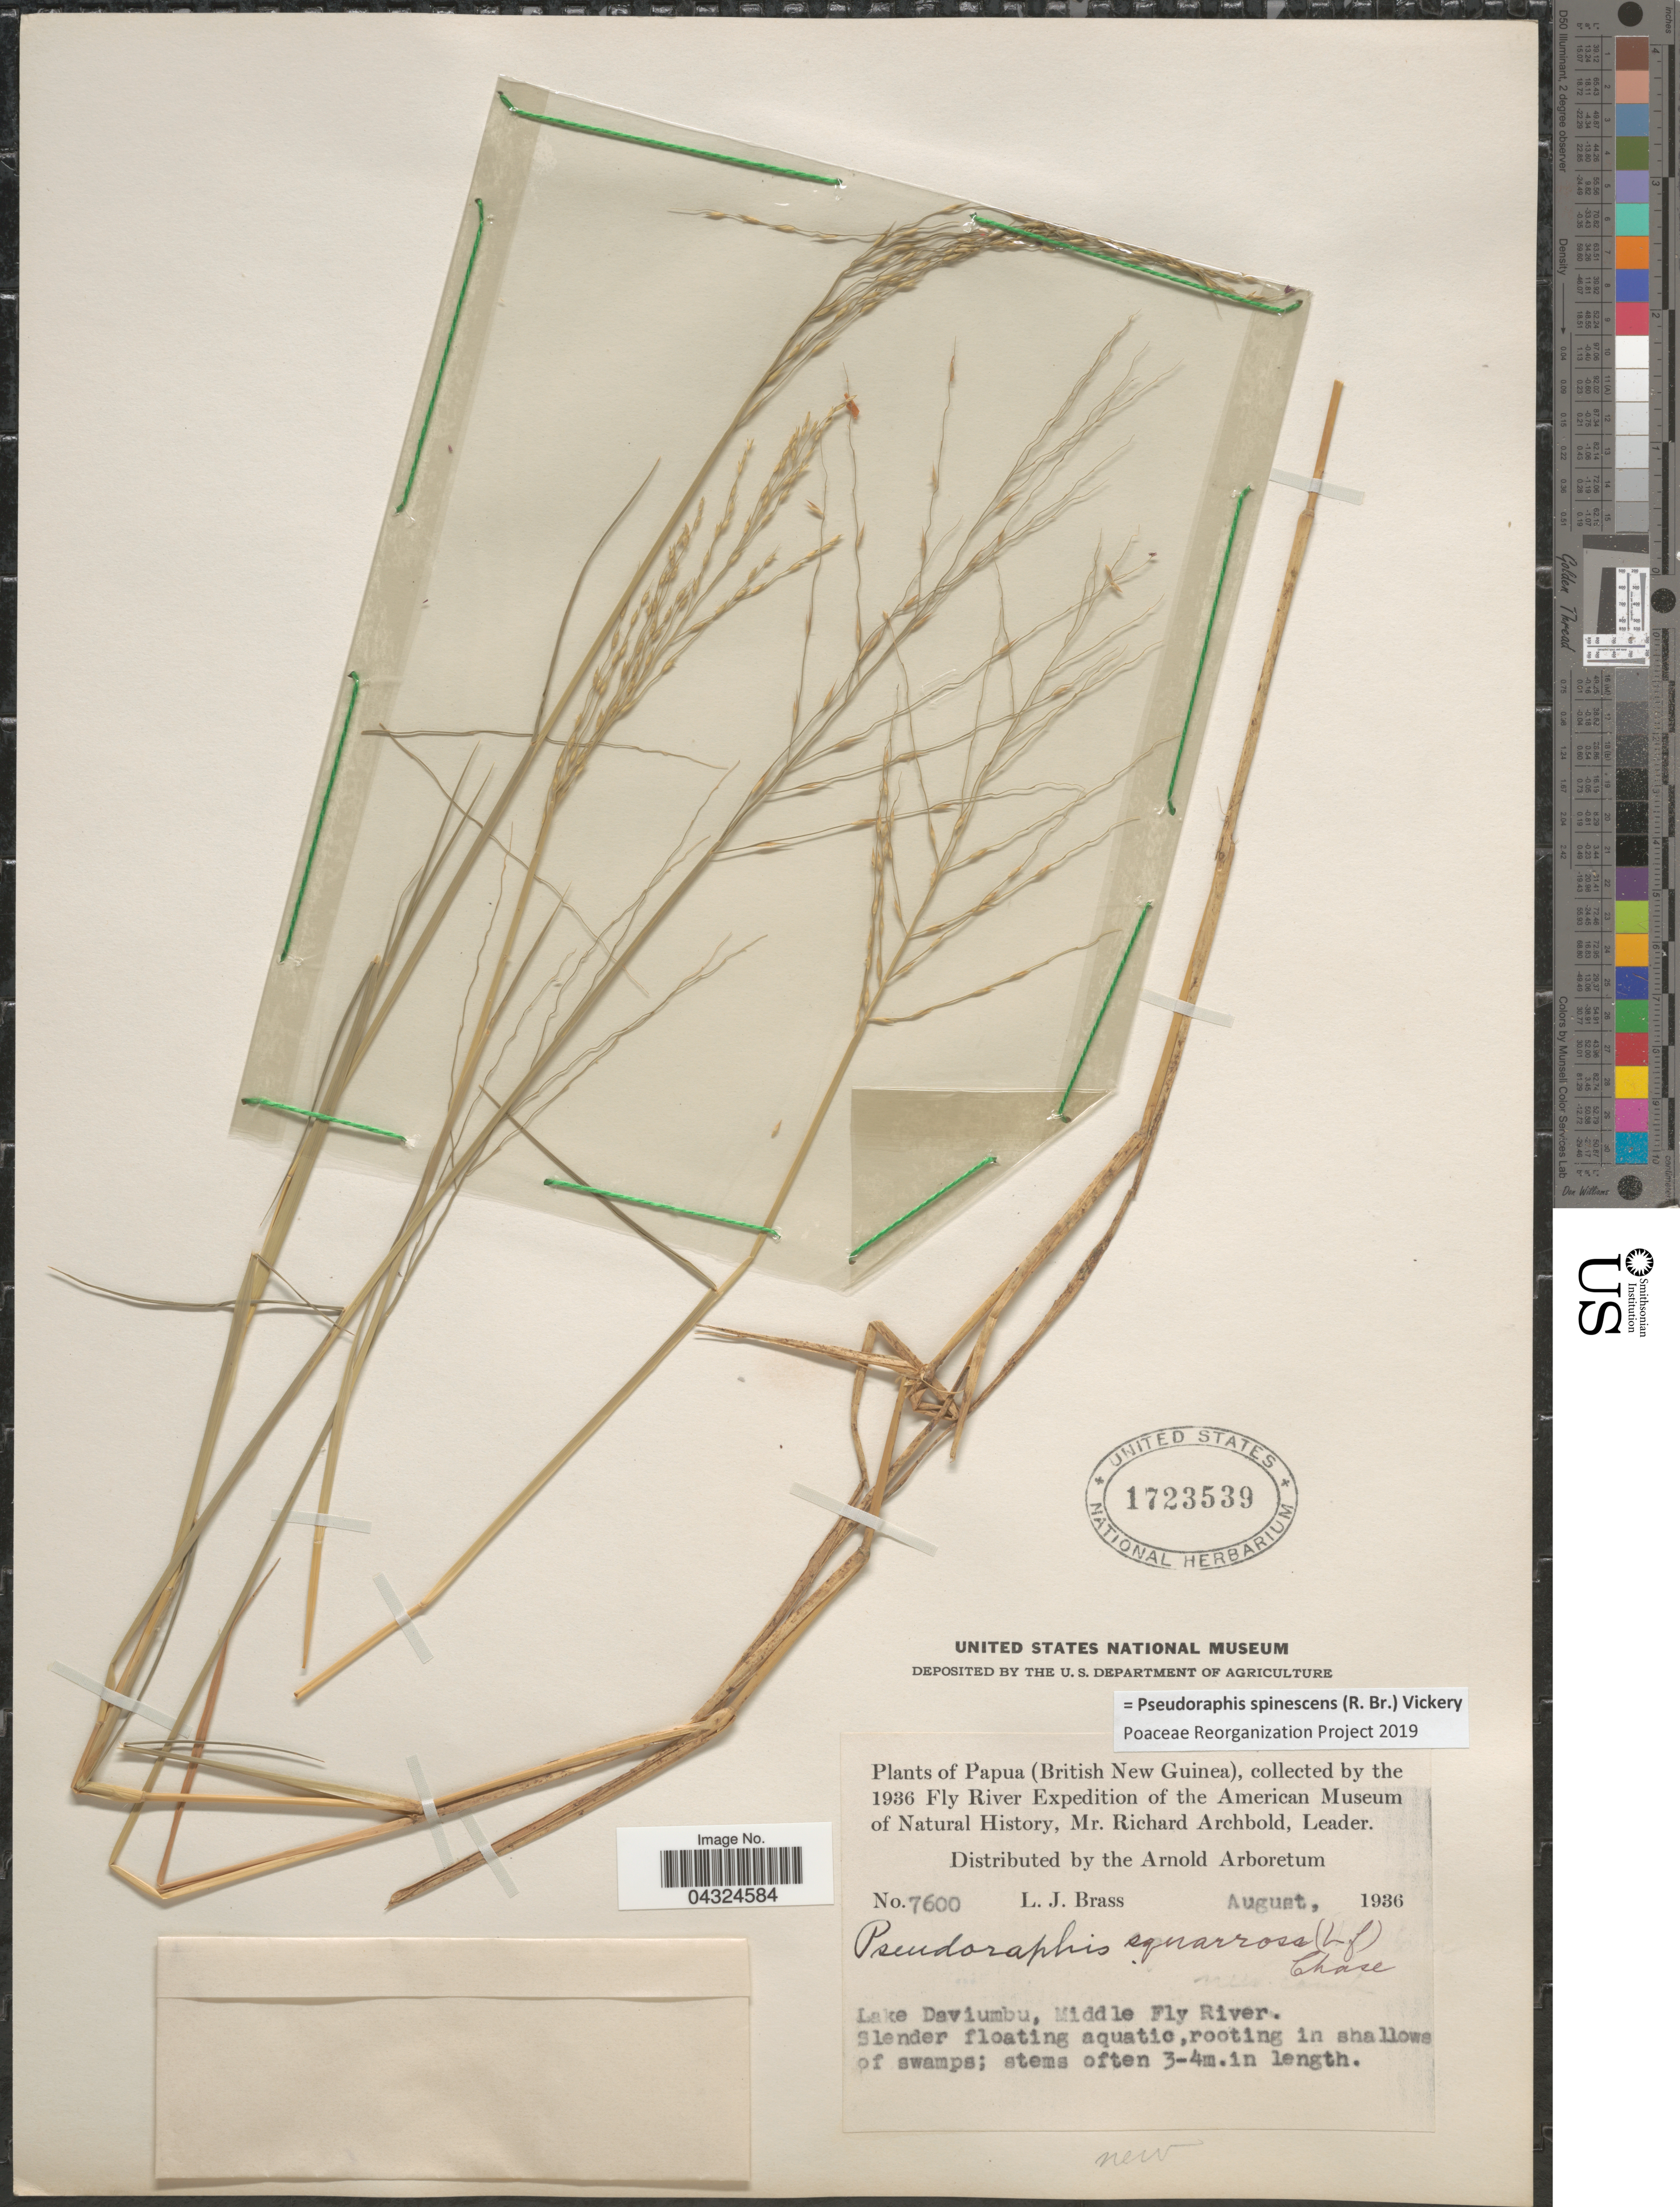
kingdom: Plantae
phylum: Tracheophyta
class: Liliopsida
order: Poales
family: Poaceae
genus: Pseudoraphis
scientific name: Pseudoraphis spinescens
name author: (R. Br.) Vickery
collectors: L. J. Brass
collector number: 7600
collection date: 1936-08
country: Papua New Guinea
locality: Papua (British New Guinea), the 1936 Fly River Expedition of the American Museum of Natural History. Lake Daviumbu, Middle Fly River.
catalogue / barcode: US 1723539